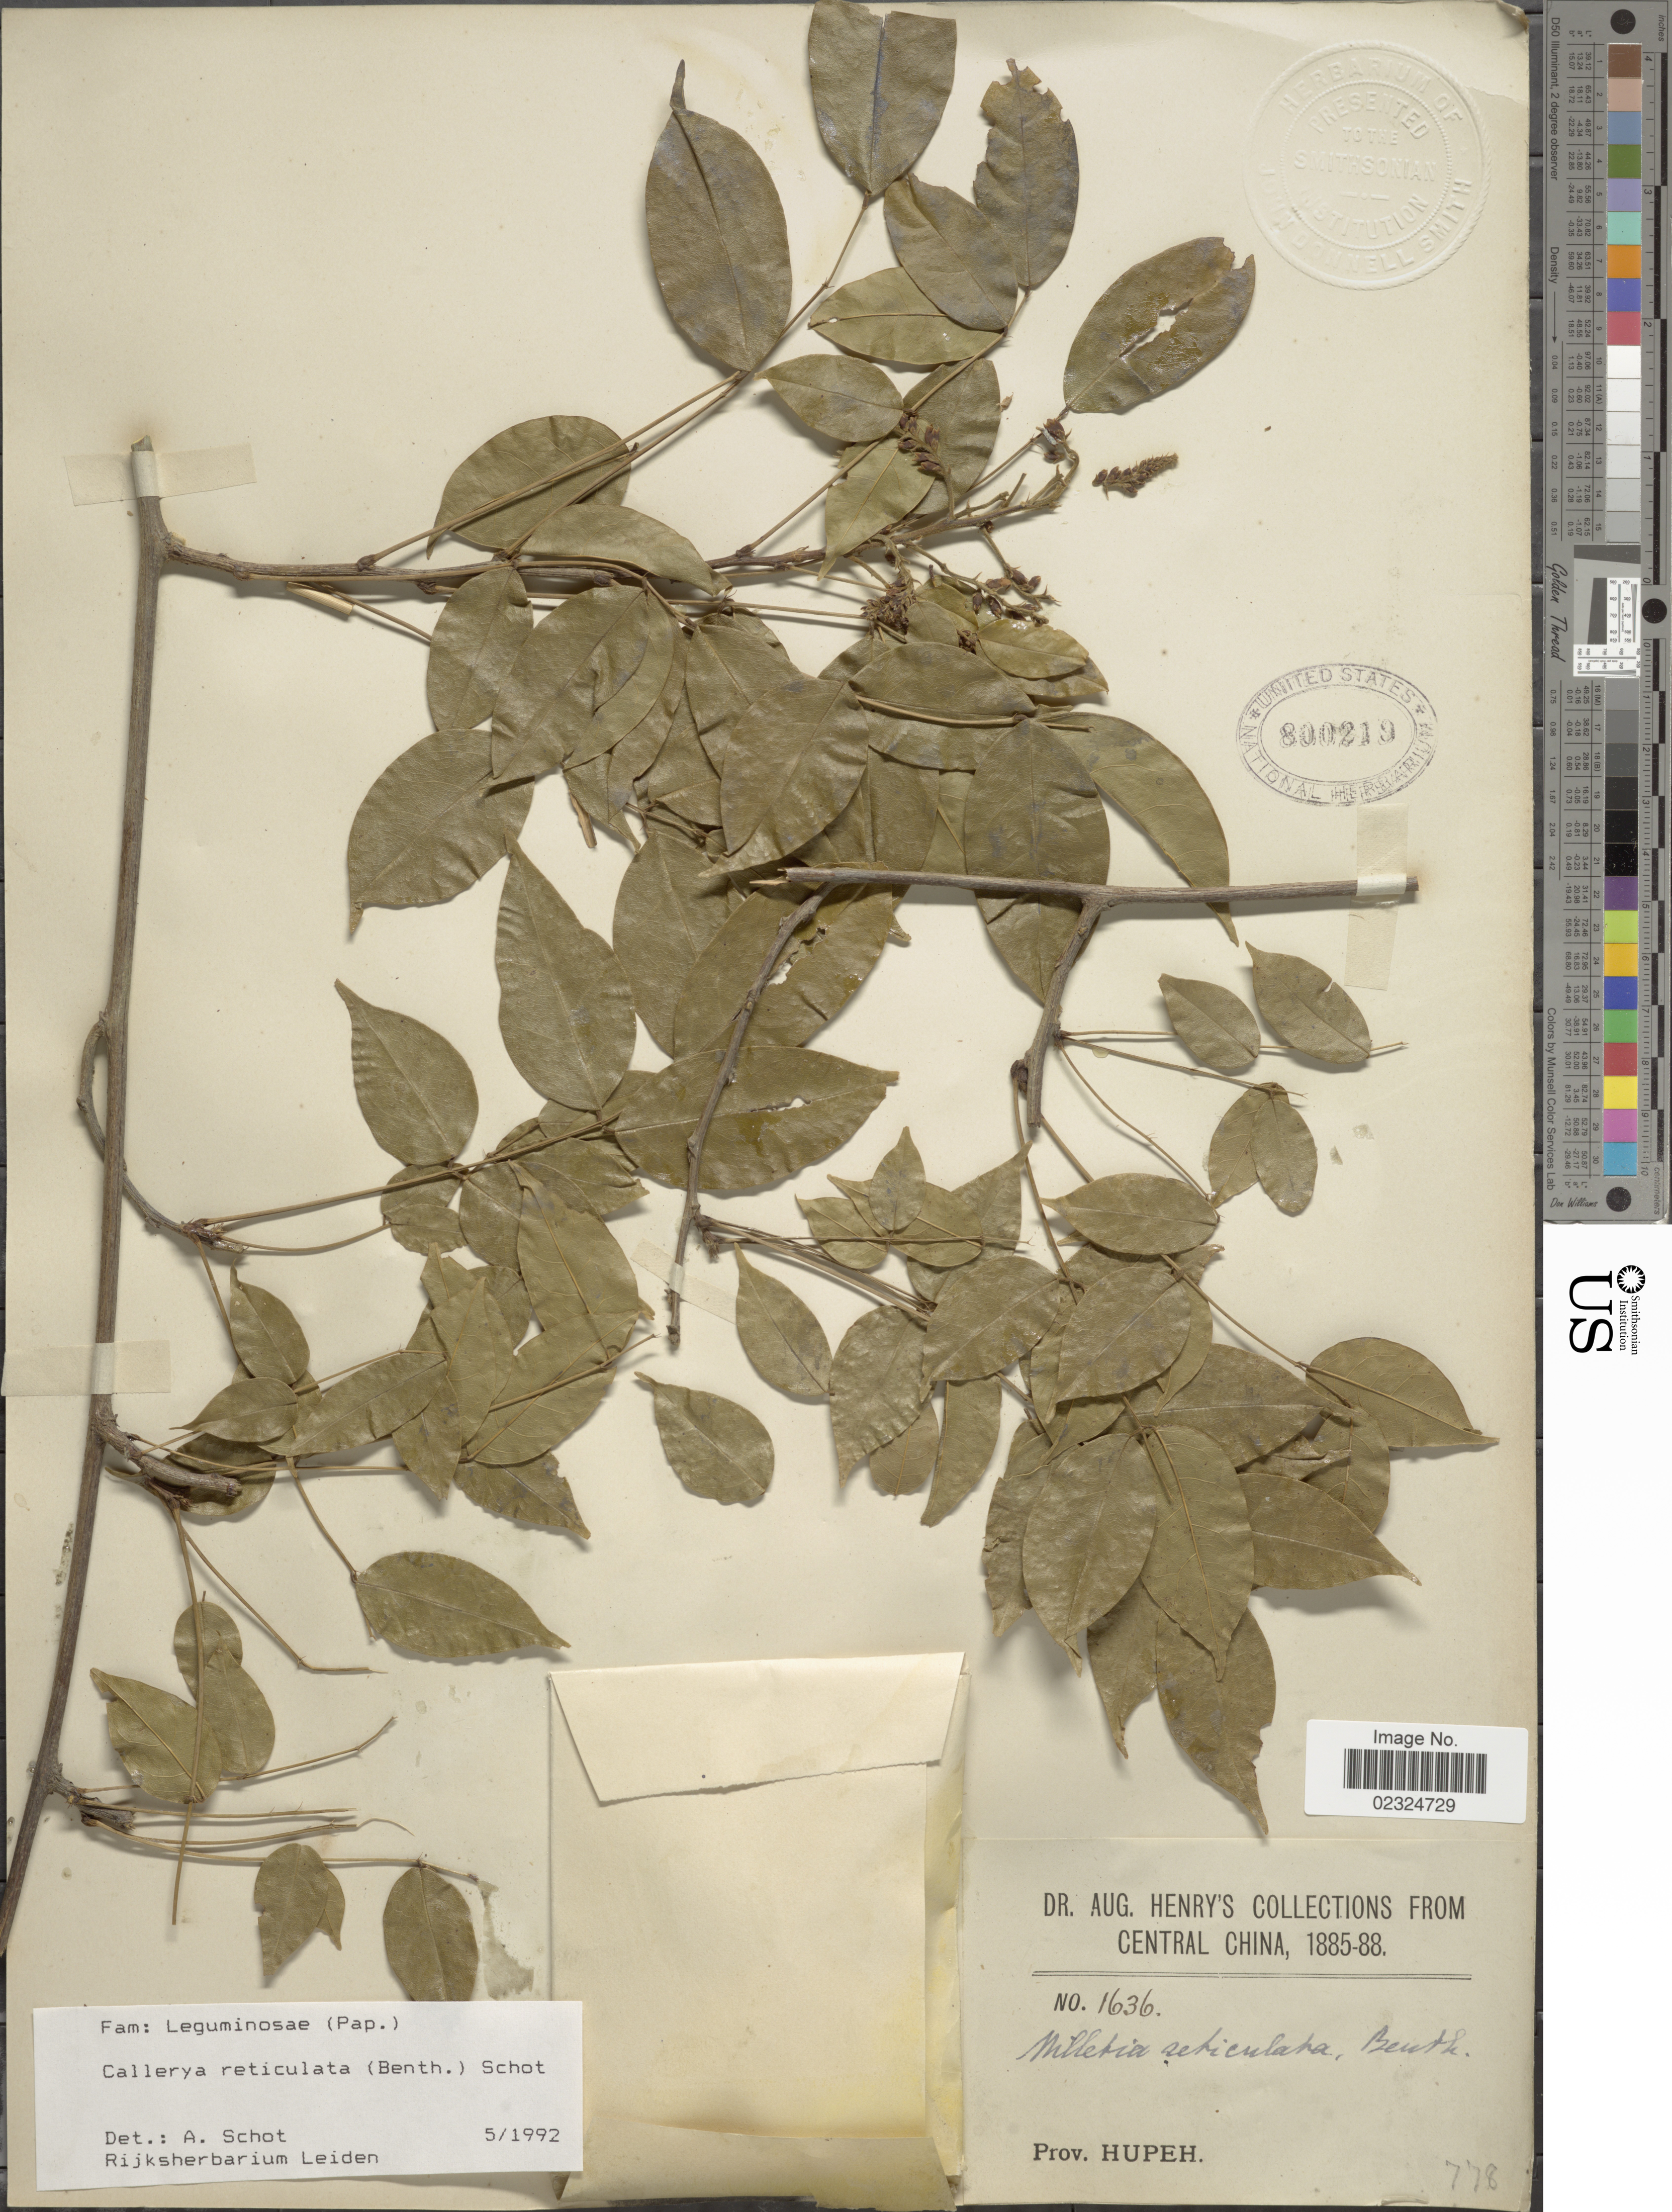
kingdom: Plantae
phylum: Tracheophyta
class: Magnoliopsida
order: Fabales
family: Fabaceae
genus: Wisteriopsis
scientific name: Wisteriopsis reticulata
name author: (Benth.) J. Compton & Schrire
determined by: Strong, Mark T., (BOT), Smithsonian Institution - National Museum of Natural History (UNITED STATES)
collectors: A. Henry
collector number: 1636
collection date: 1885/1888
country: China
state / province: Hubei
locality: Prov. Hupeh, Central China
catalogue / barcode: US 800219